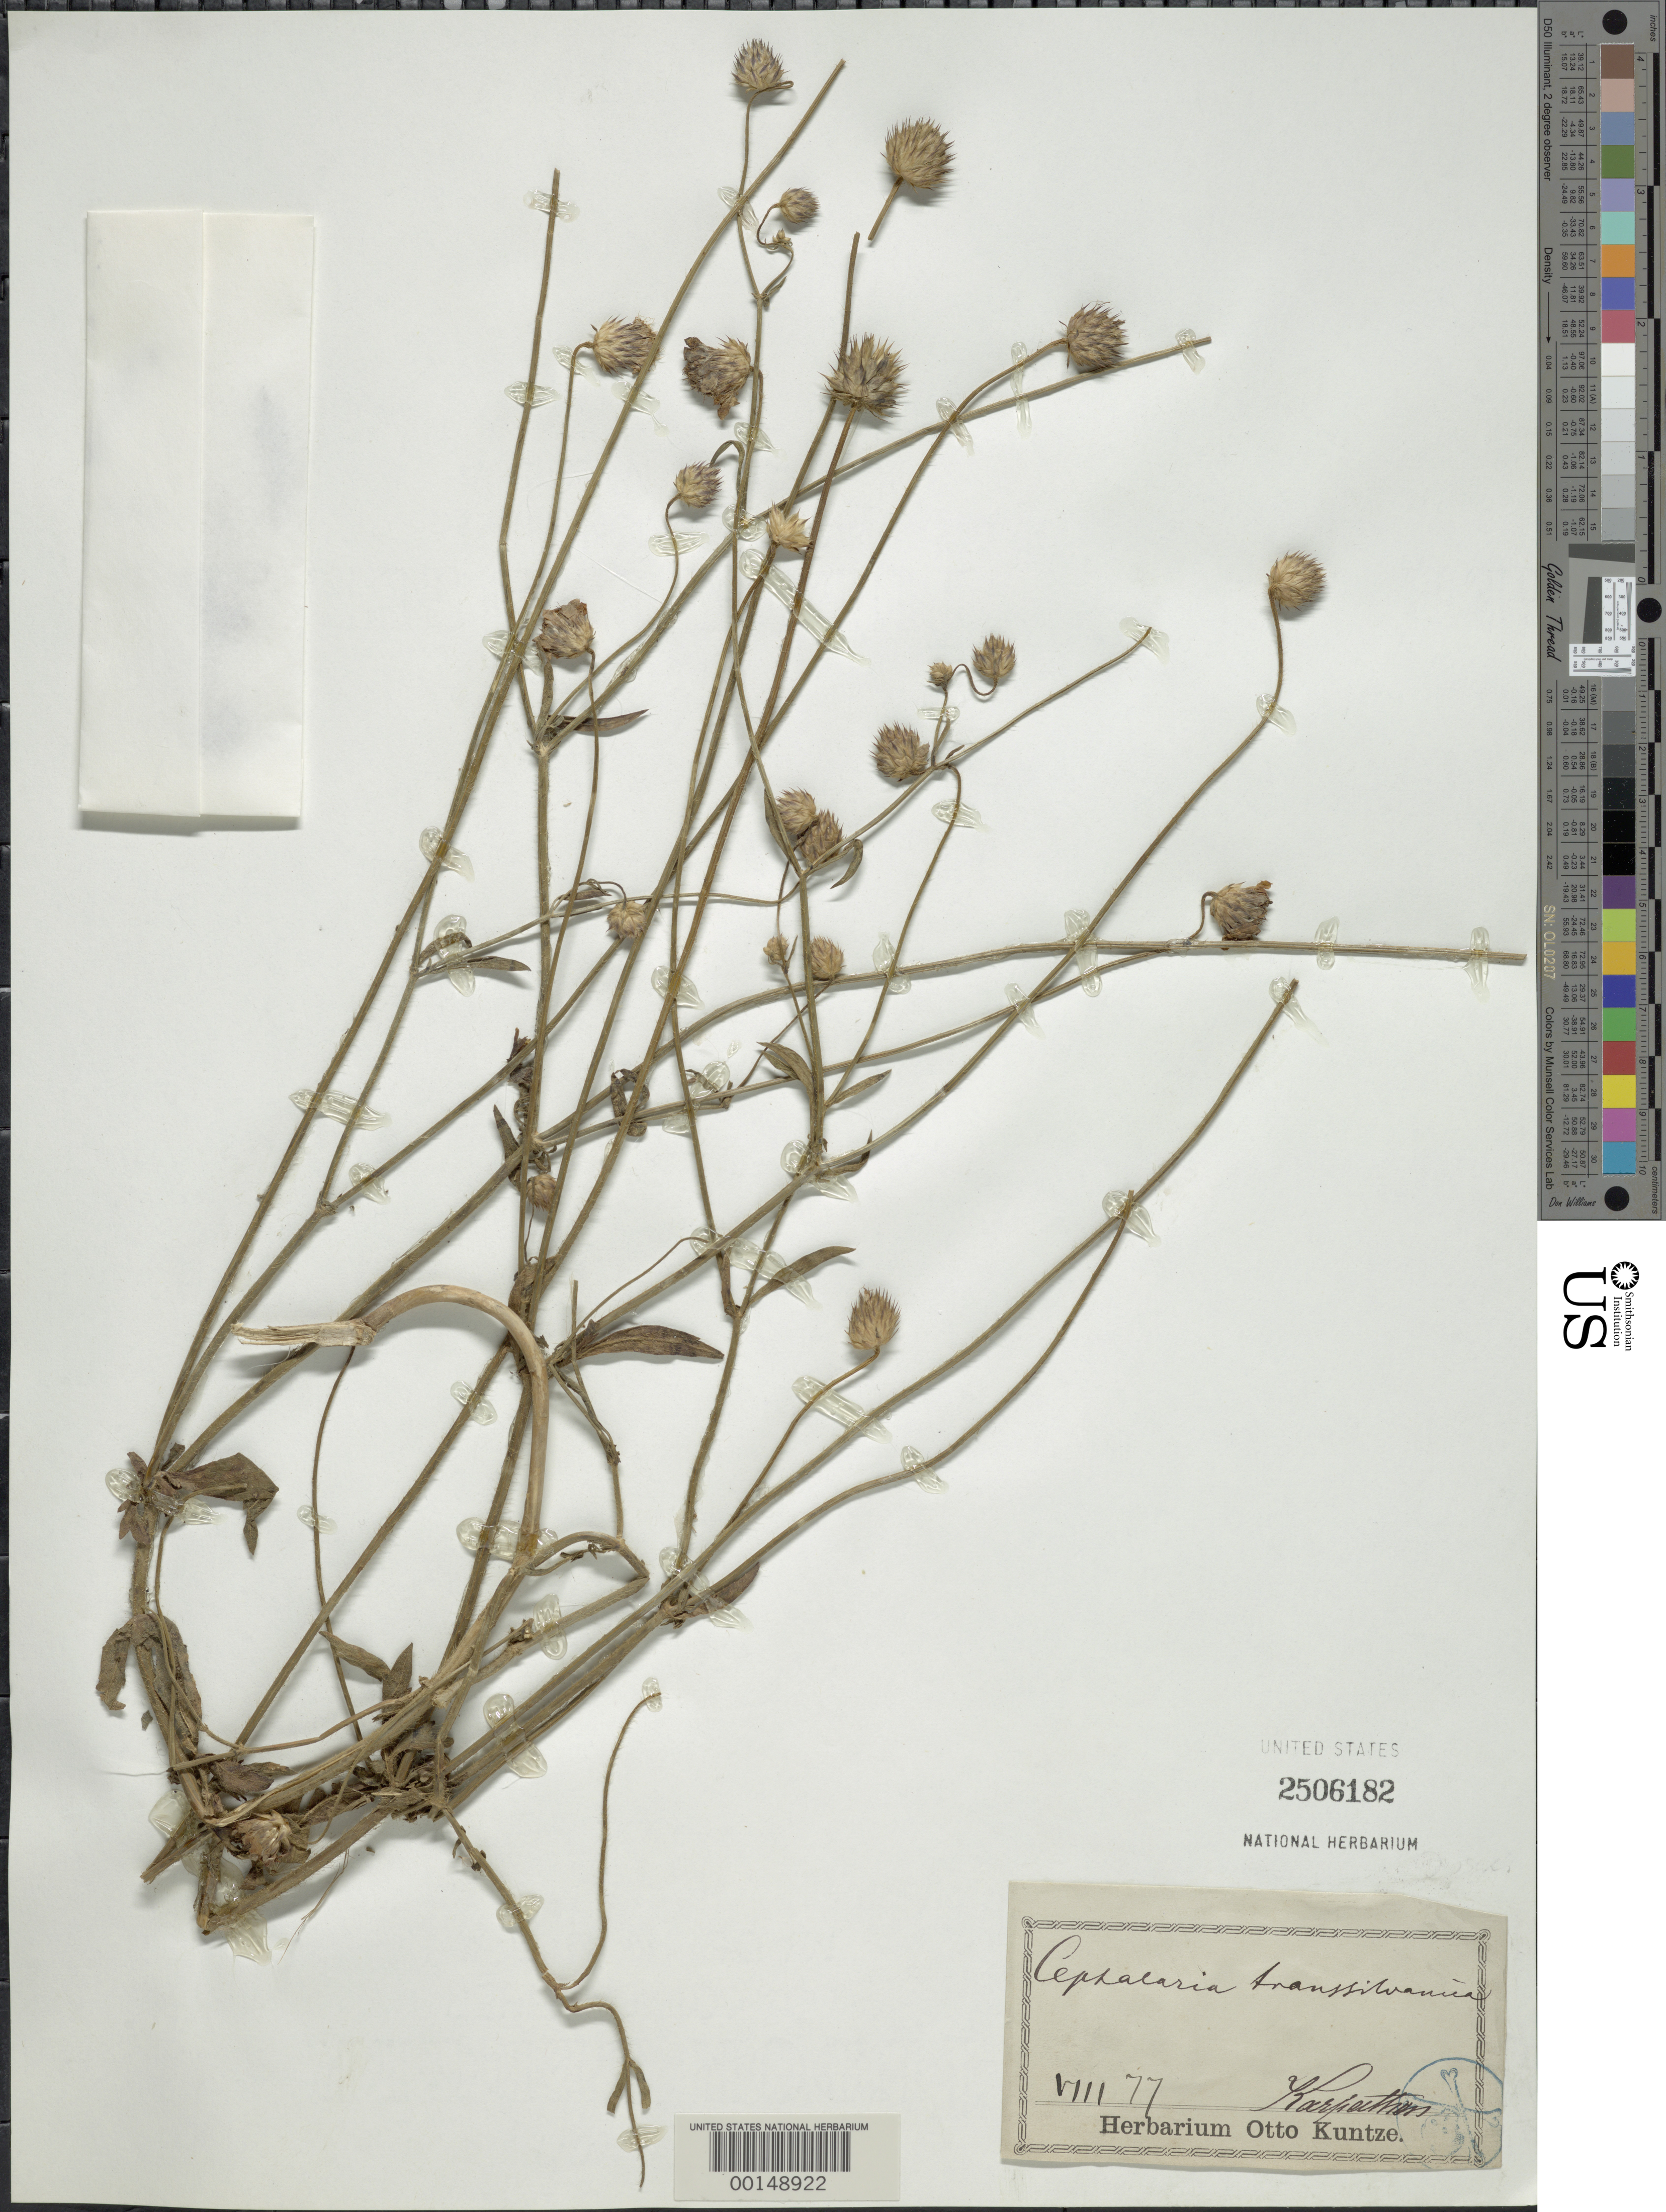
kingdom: Plantae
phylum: Tracheophyta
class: Magnoliopsida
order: Dipsacales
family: Caprifoliaceae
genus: Cephalaria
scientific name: Cephalaria transylvanica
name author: (L.) Roem. & Schult.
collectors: C.E.O. Kuntze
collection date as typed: Aug 1877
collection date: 1877-08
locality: Karpathen [Kárpathos?]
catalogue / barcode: US 2506182